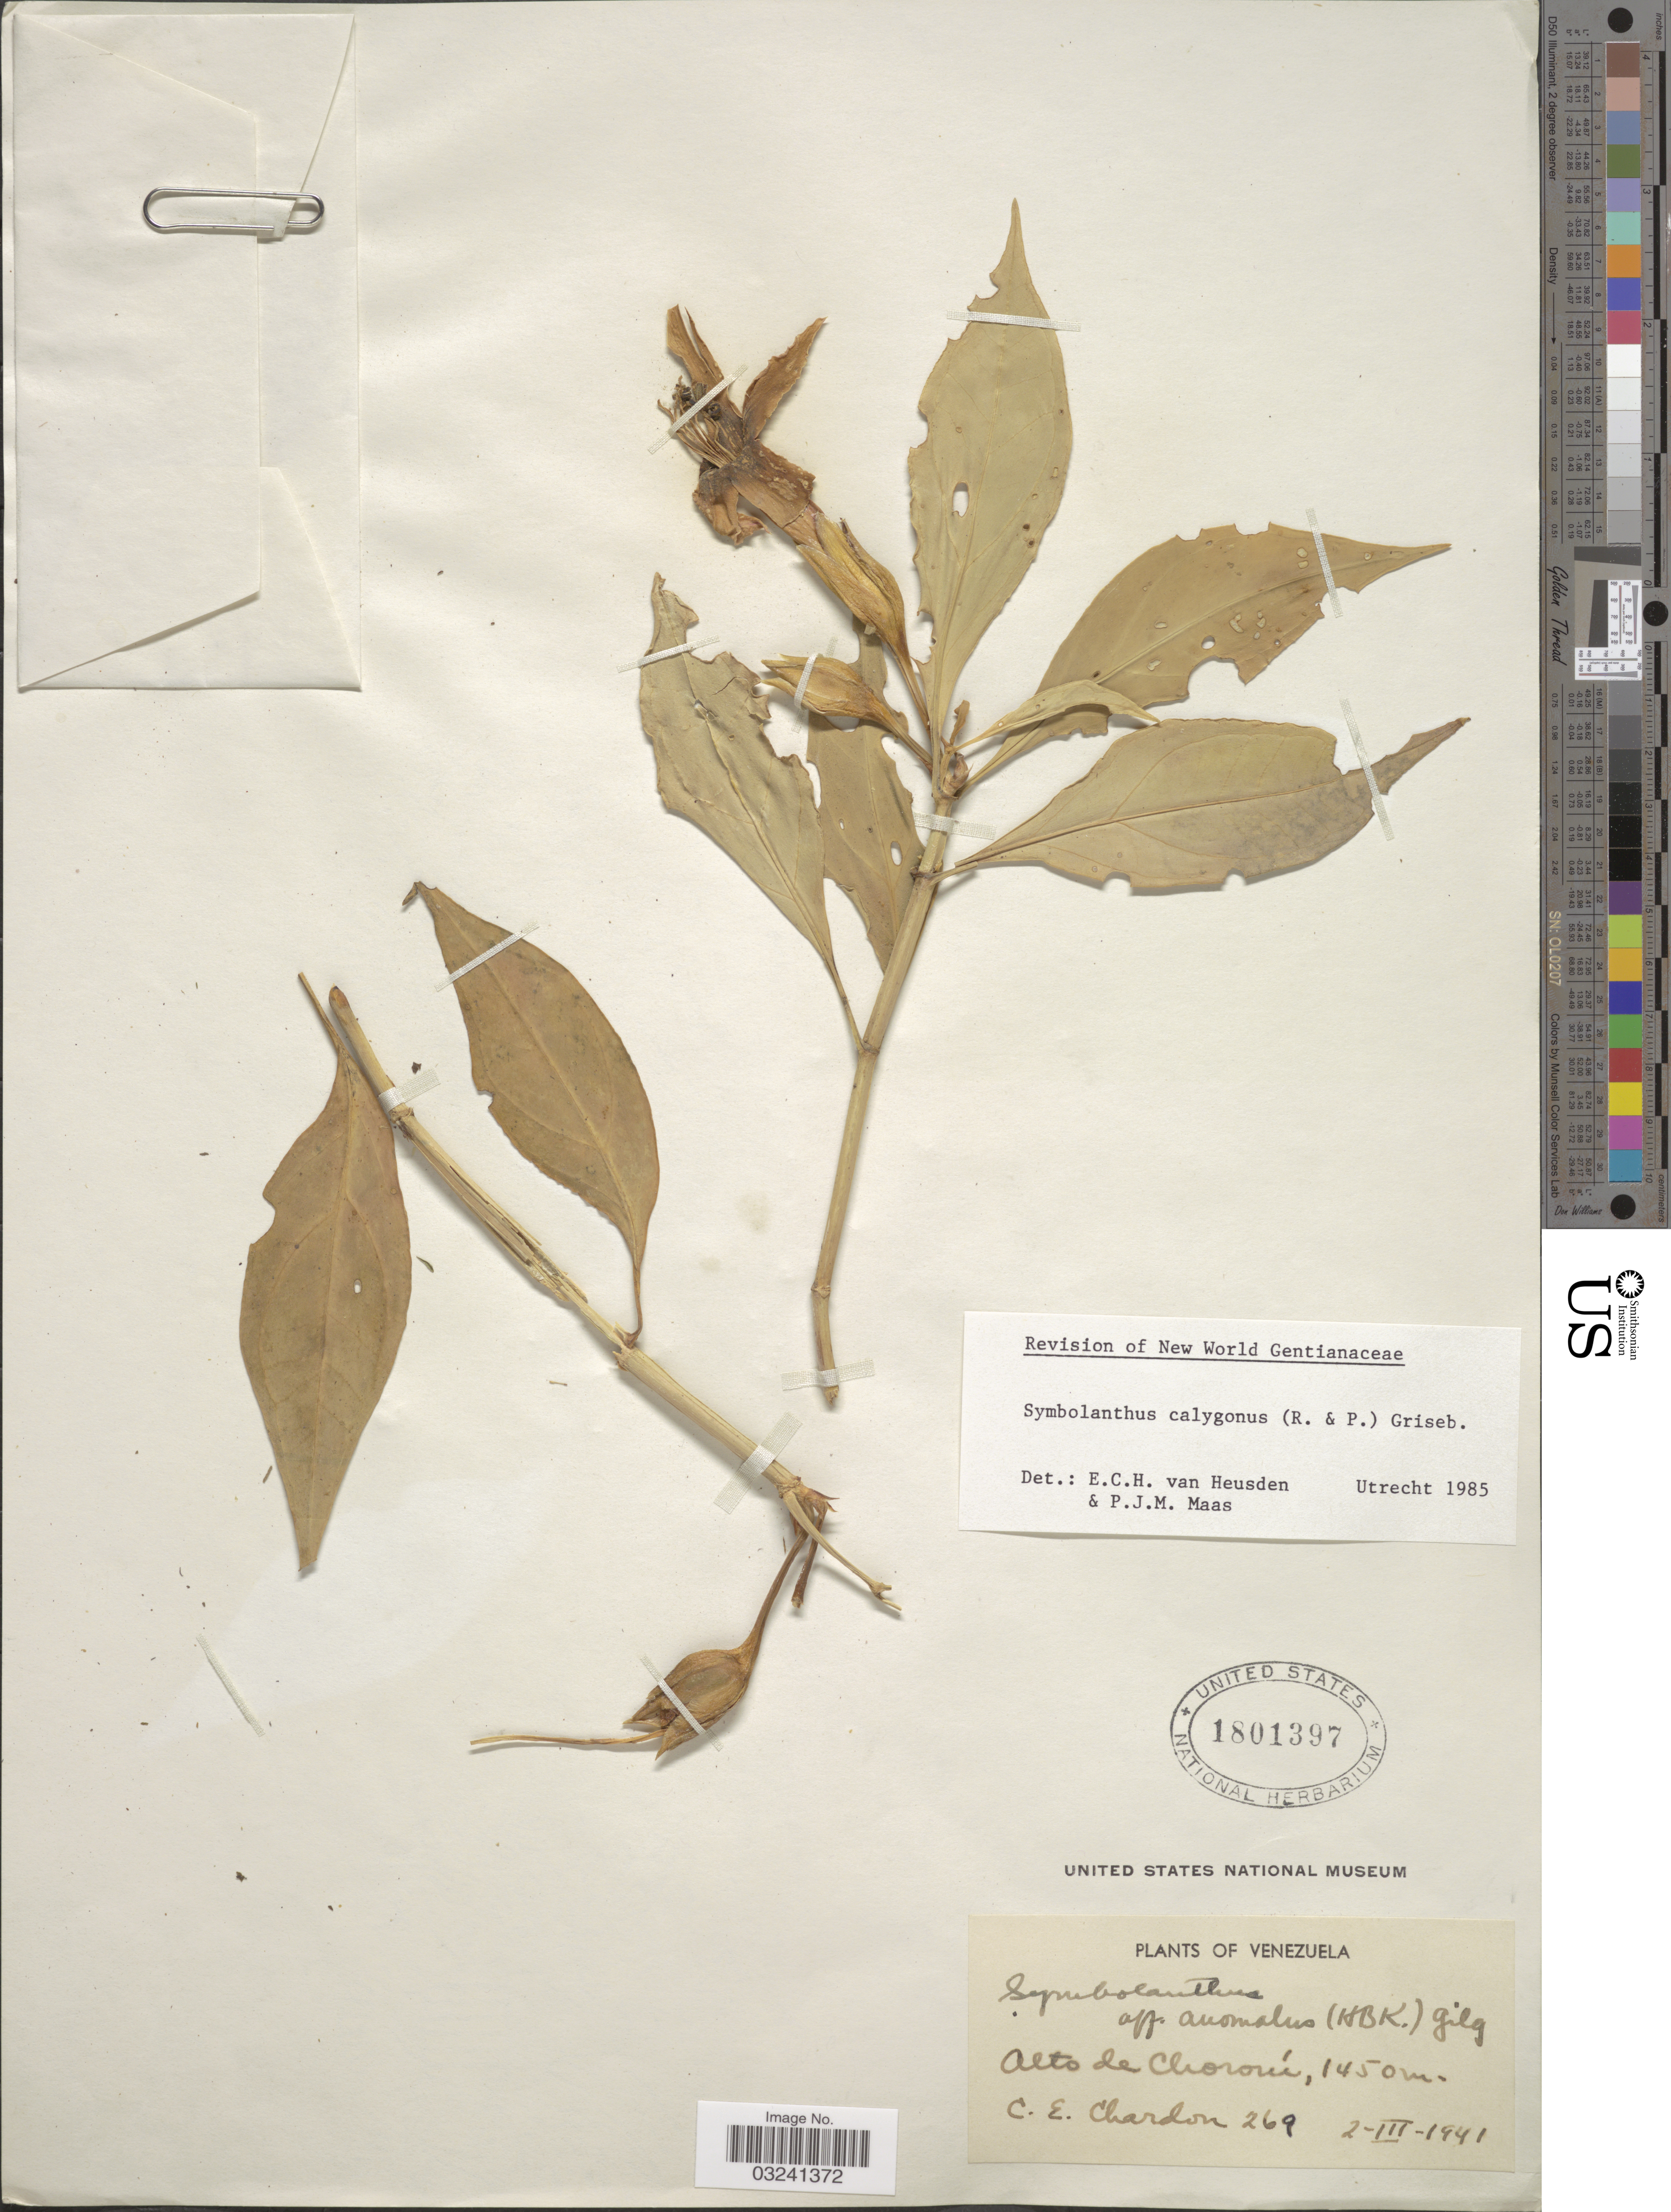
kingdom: Plantae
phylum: Tracheophyta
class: Magnoliopsida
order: Gentianales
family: Gentianaceae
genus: Symbolanthus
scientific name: Symbolanthus calygonus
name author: (Ruiz & Pav.) Griseb. ex Gilg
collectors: C. E. Chardón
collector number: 269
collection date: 1941-03-02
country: Venezuela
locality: Alto de Choroní.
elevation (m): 1450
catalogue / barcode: US 1801397